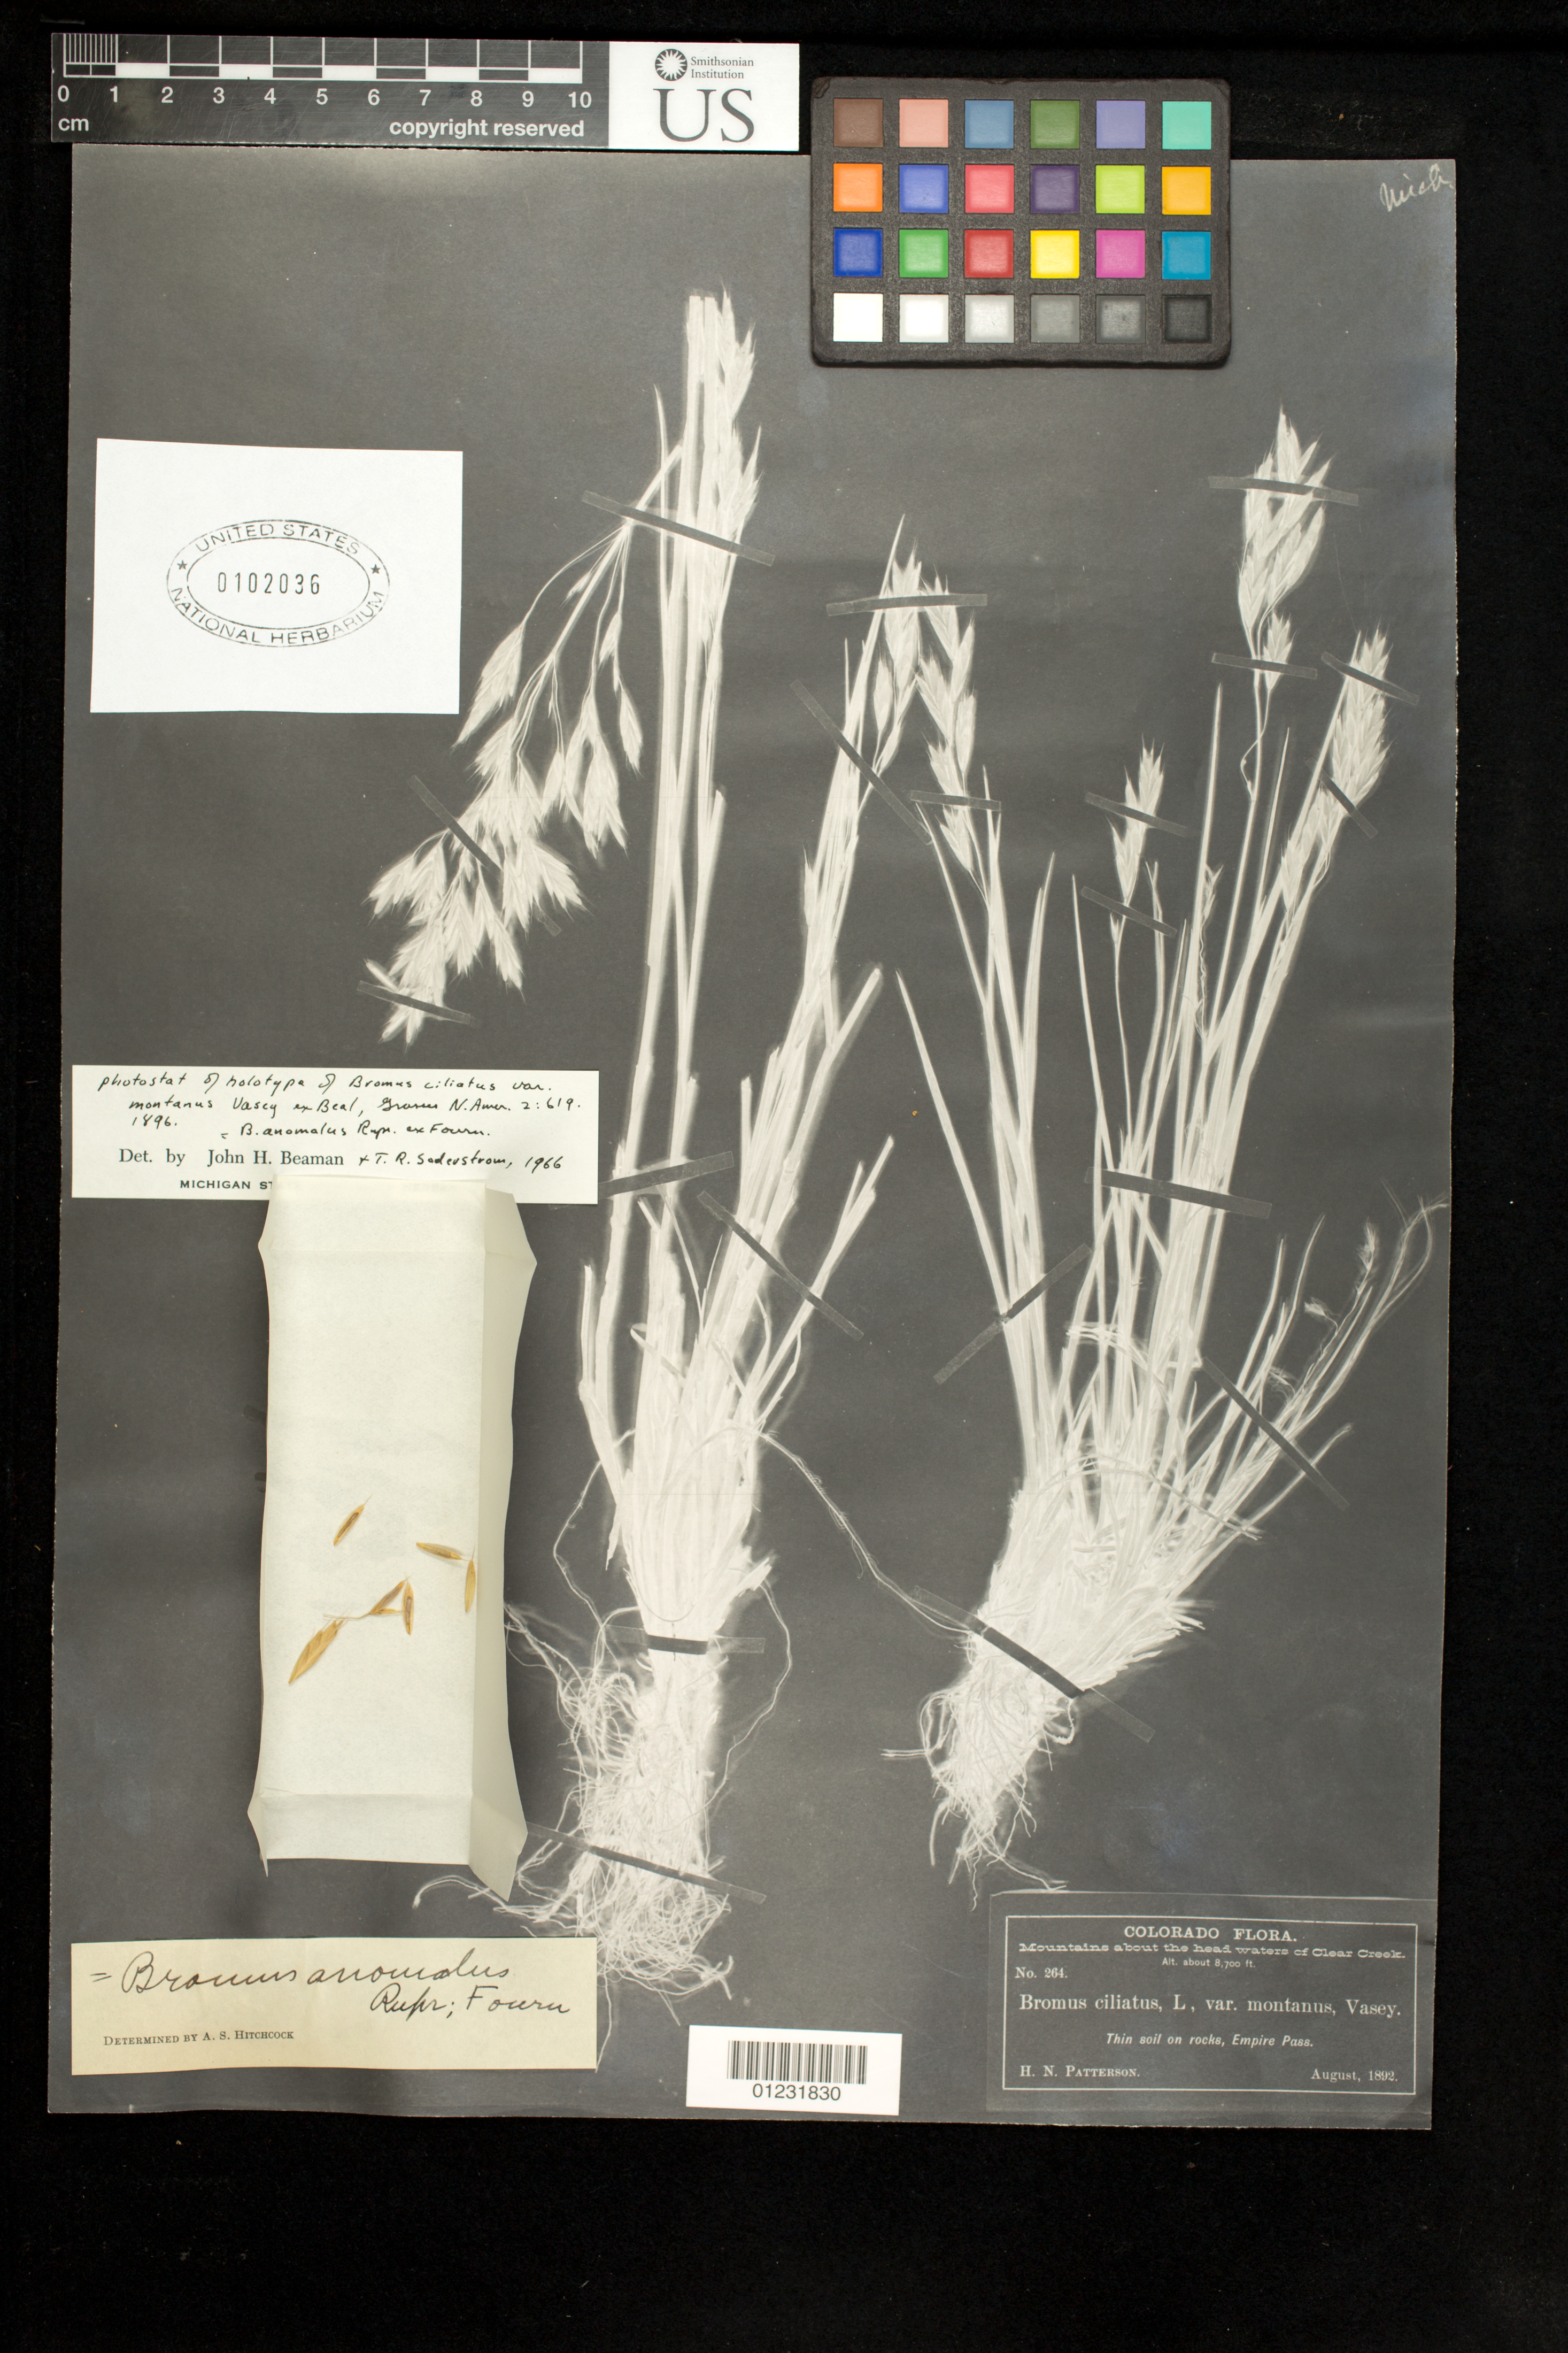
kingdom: Plantae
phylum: Tracheophyta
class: Liliopsida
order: Poales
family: Poaceae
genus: Bromus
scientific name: Bromus ciliatus var. montanus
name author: Vasey ex W.J. Beal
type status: Isotype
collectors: H. N. Patterson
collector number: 264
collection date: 1892-08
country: United States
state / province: Colorado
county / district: Clear Creek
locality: Mountains about the head waters of Clear Creek.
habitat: Thin soil on rocks.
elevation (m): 2652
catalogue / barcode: US 102036